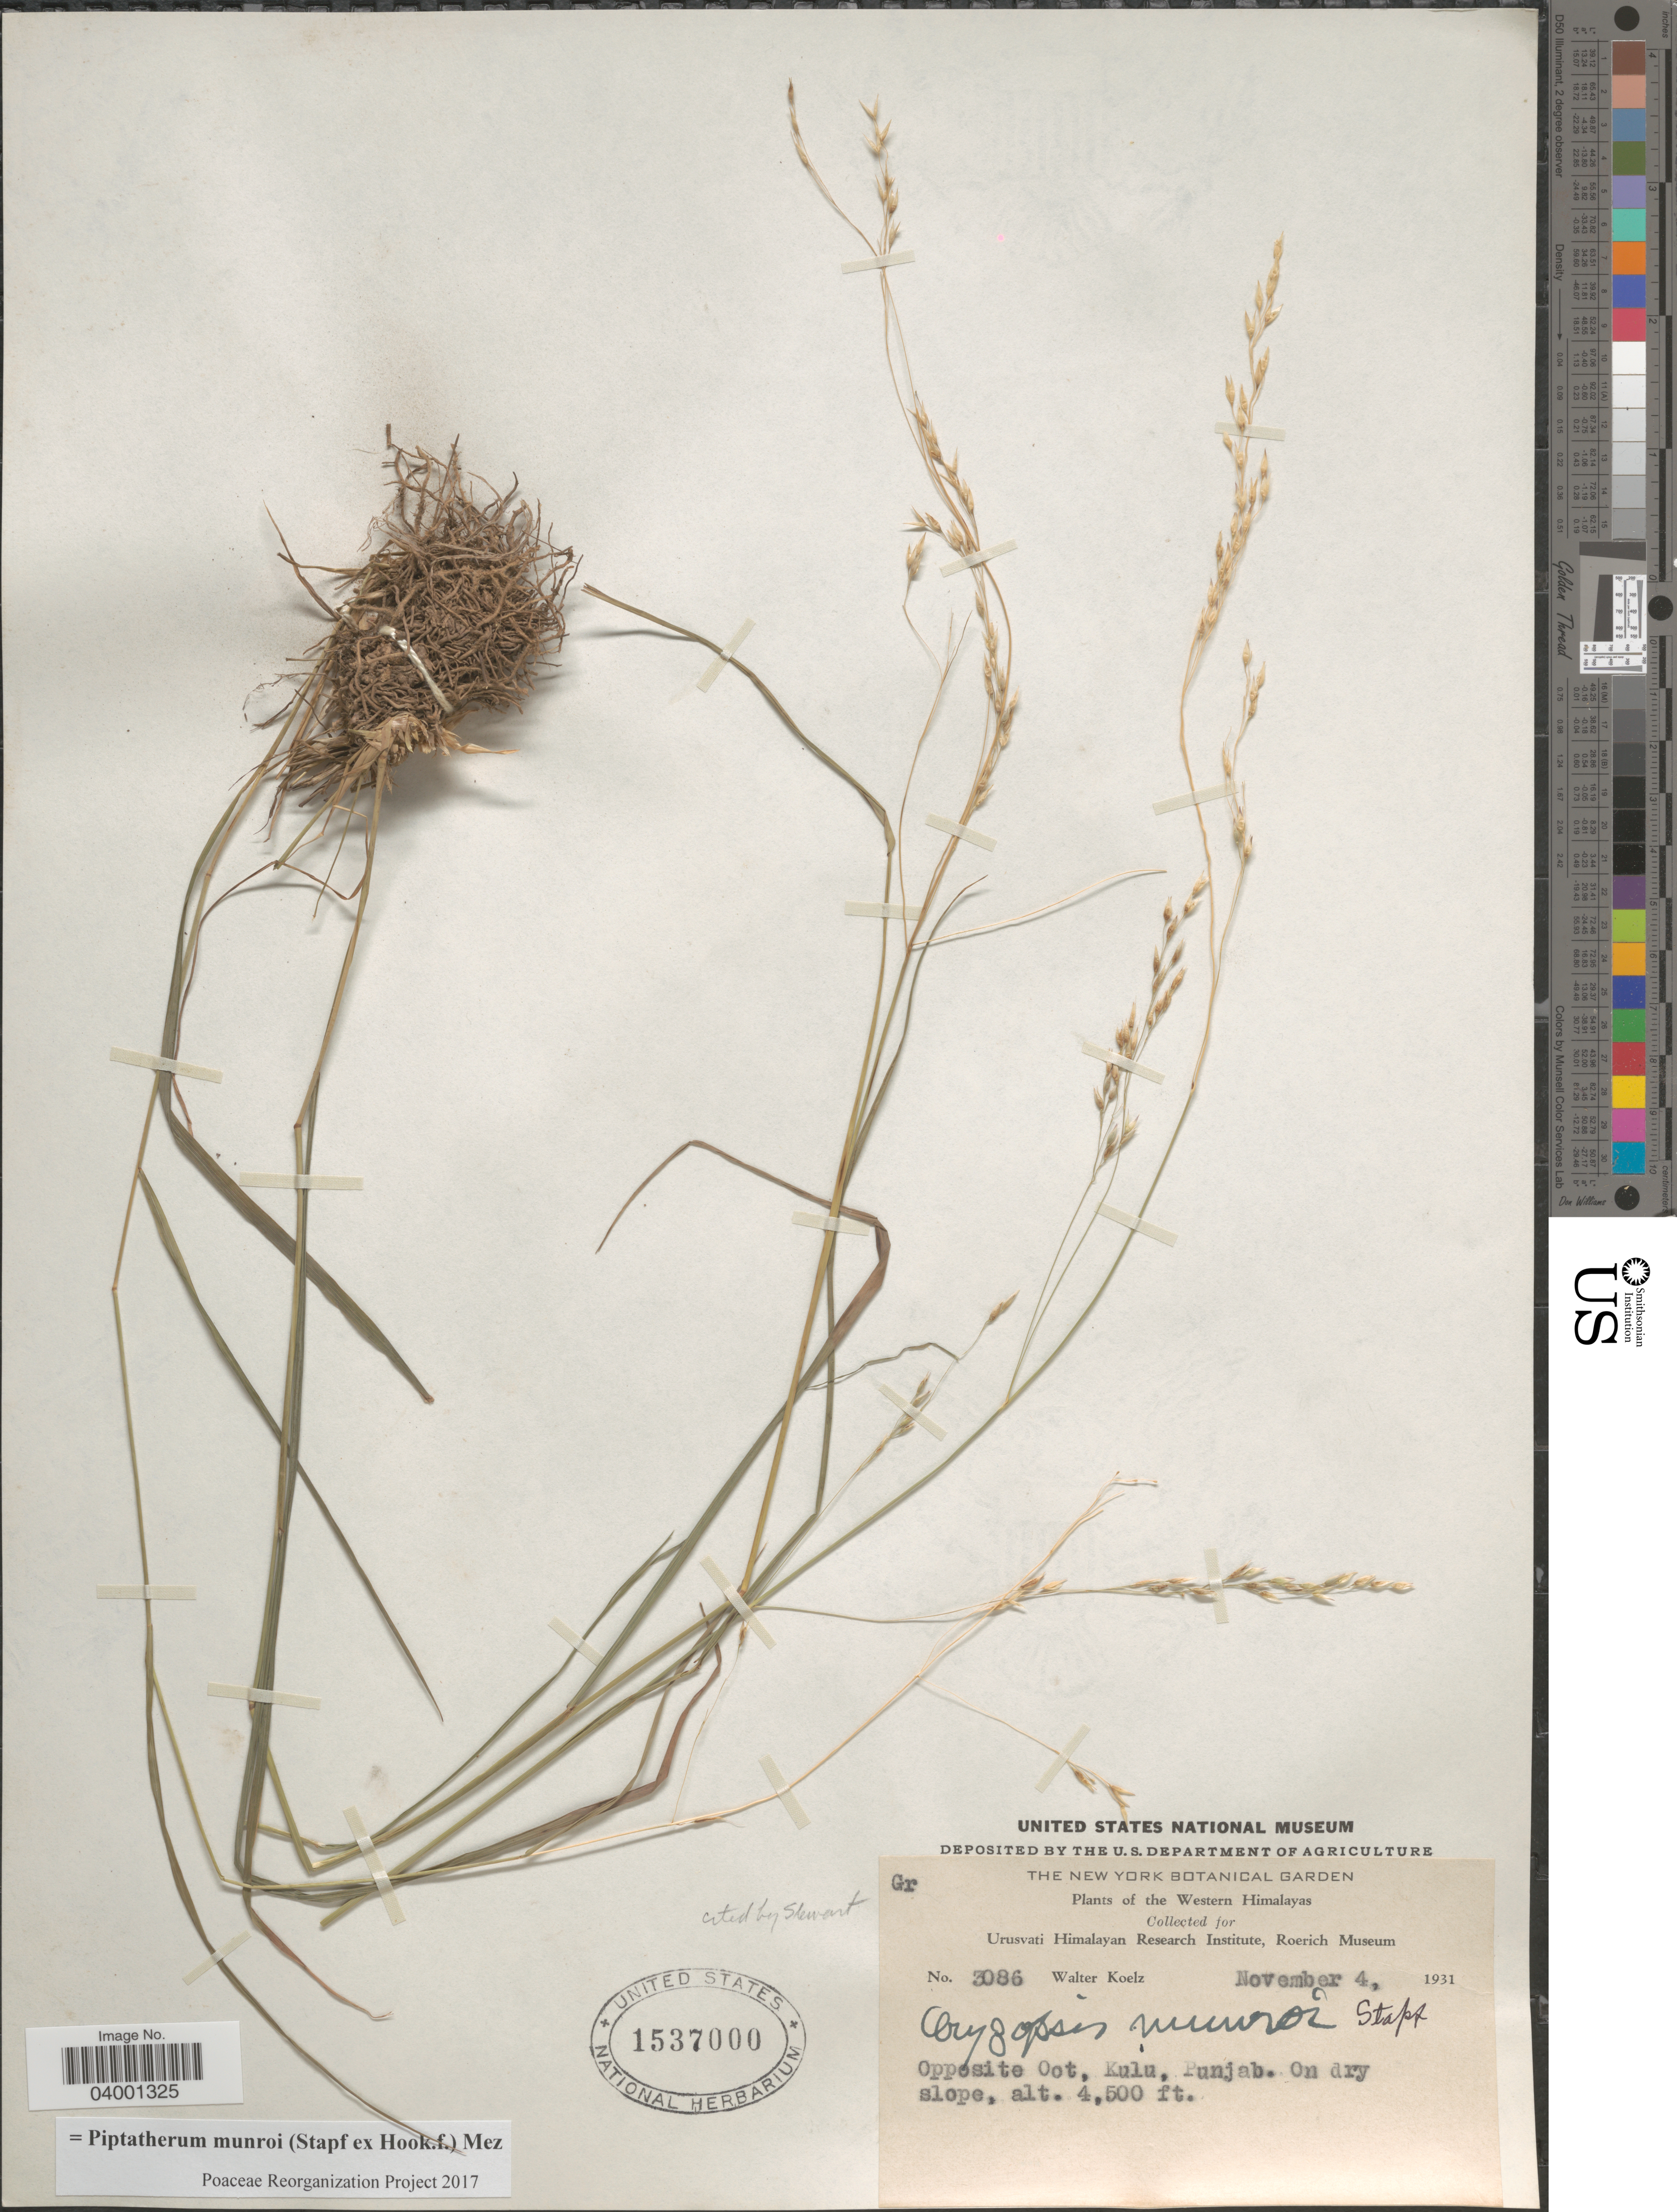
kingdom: Plantae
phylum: Tracheophyta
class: Liliopsida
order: Poales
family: Poaceae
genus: Piptatherum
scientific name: Piptatherum munroi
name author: (Stapf) Mez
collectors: W. N. Koelz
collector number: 3086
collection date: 1931-11-04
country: India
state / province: Punjab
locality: The Western Himalayas. Opposite Oot, Kulu.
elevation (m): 1372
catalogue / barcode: US 1537000